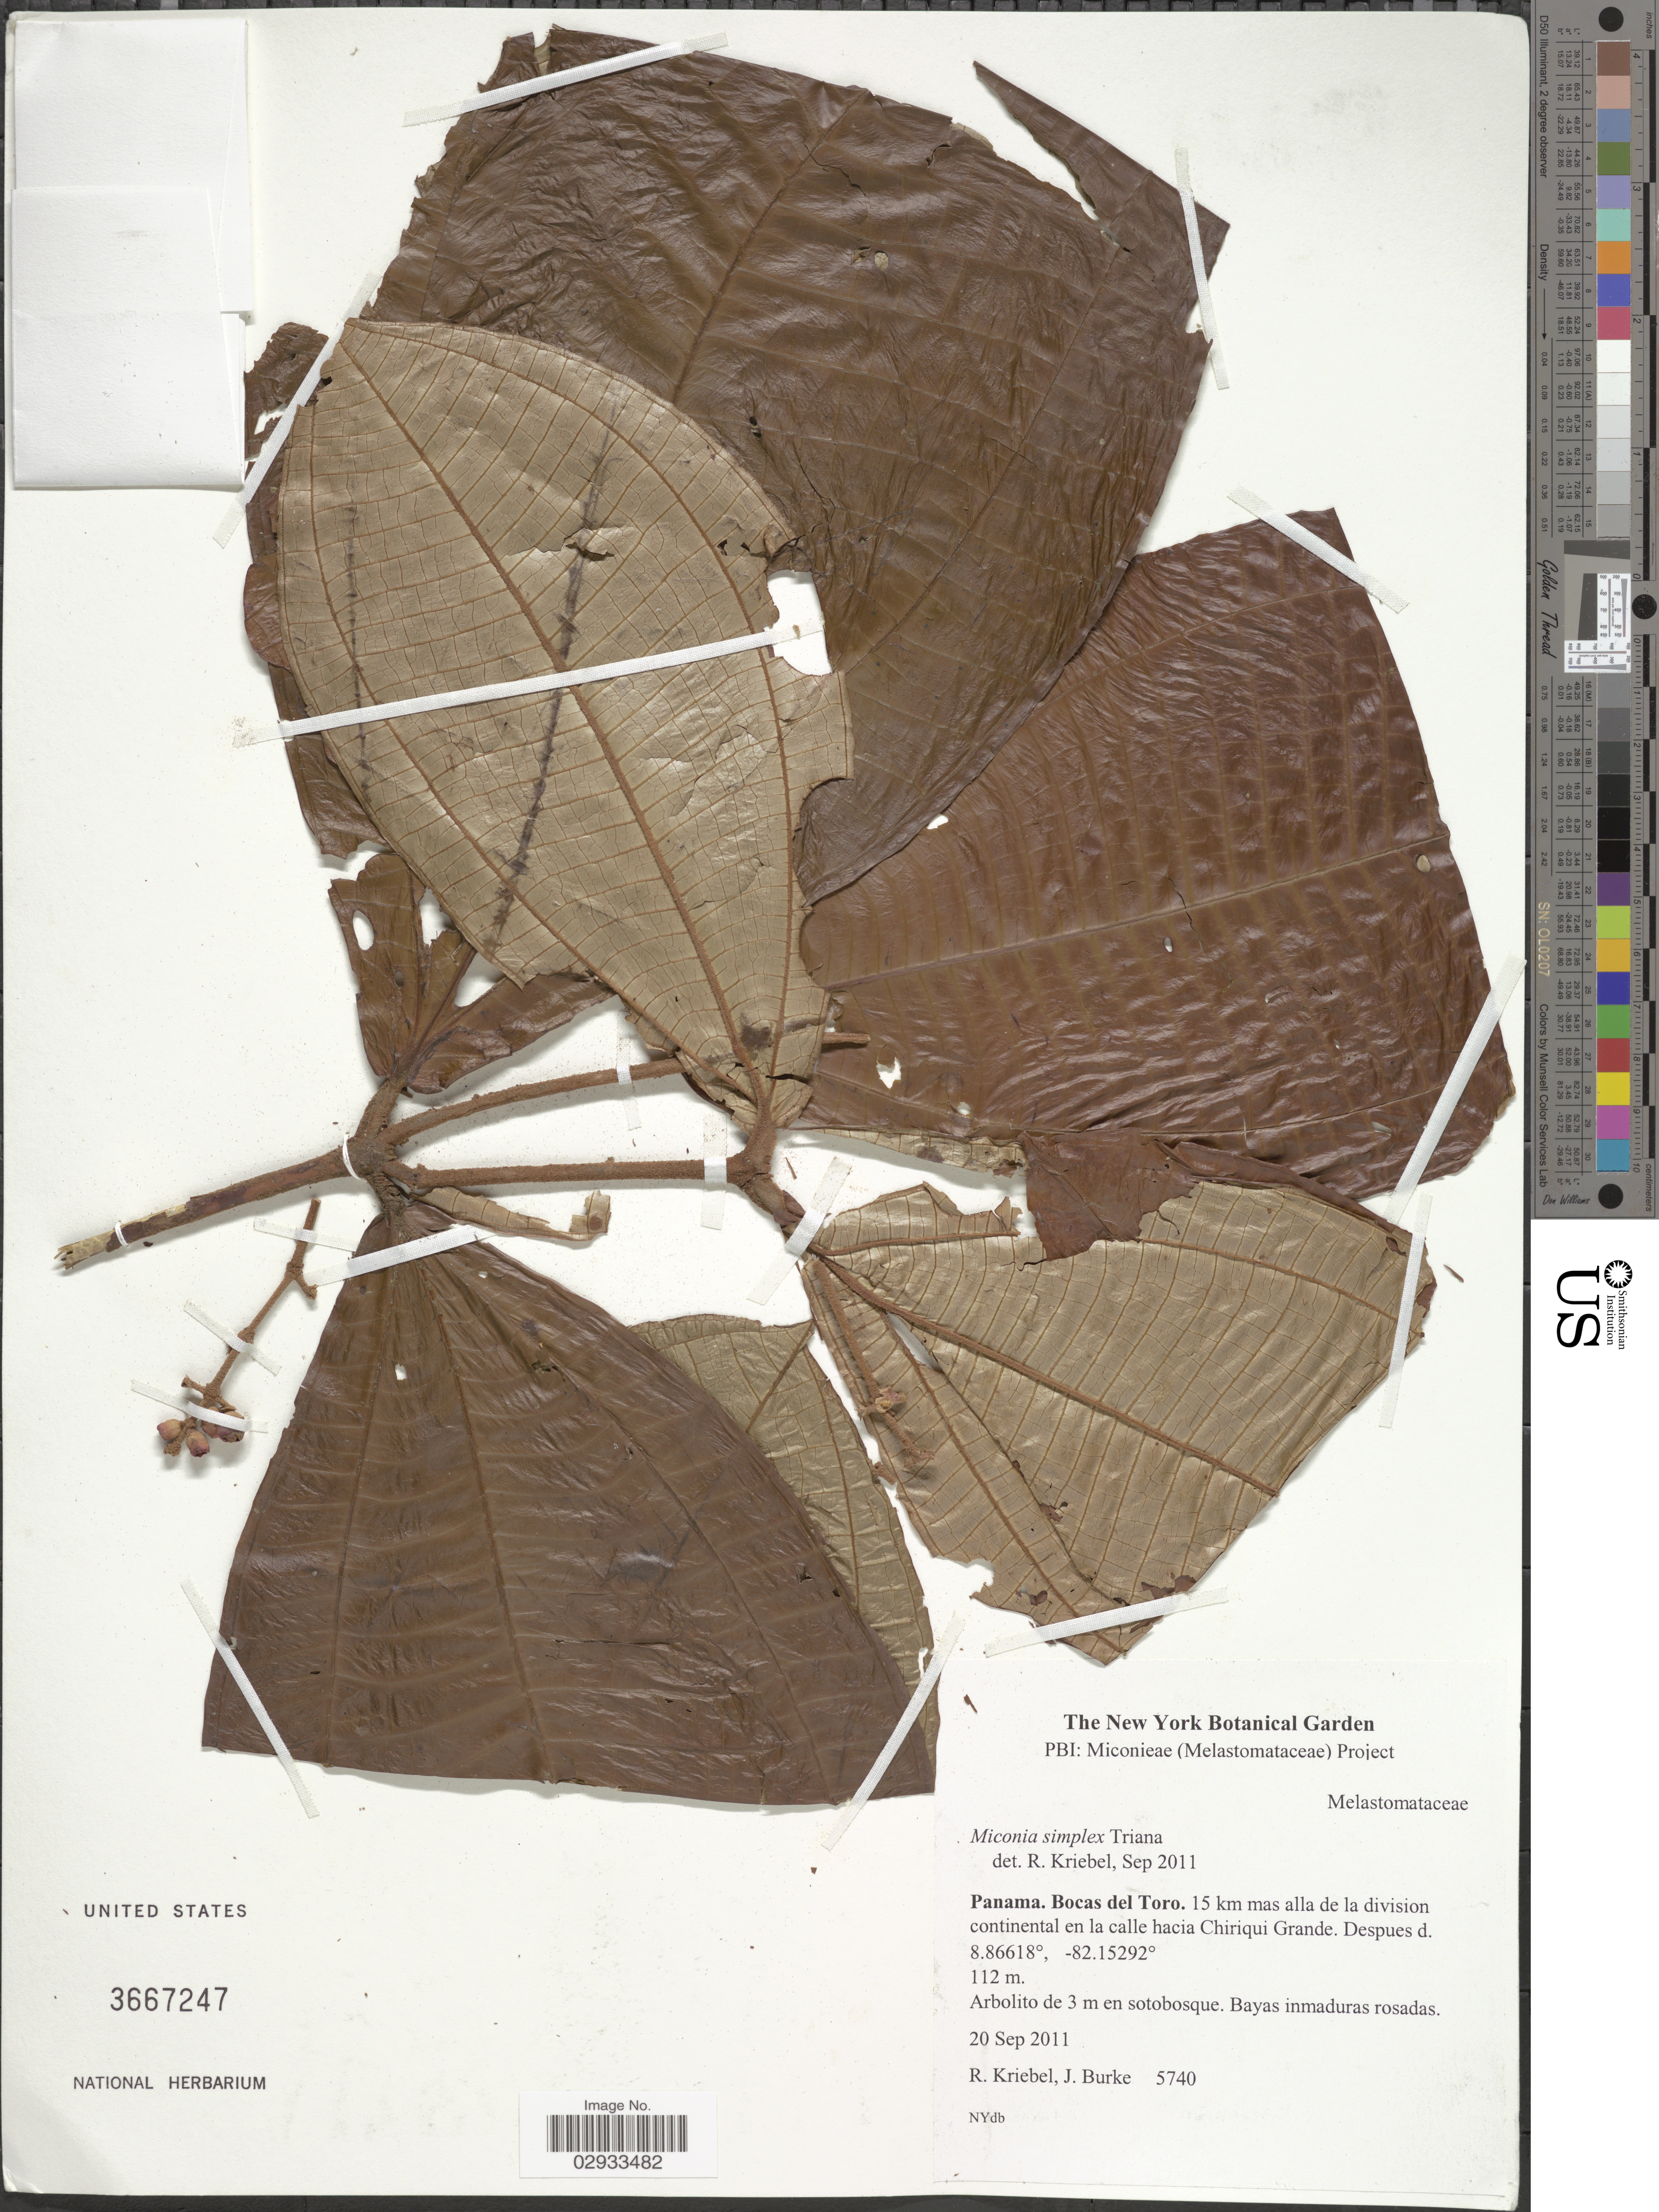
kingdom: Plantae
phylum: Tracheophyta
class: Magnoliopsida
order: Myrtales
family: Melastomataceae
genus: Miconia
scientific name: Miconia simplex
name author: Triana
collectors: R. Kriebel & J. Burke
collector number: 5740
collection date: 2011-09-20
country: Panama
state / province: Bocas del Toro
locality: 15 km mas alla de la division continental en la calle hacia Chiriqui Grande. Despues d.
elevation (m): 112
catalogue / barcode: US 3667247